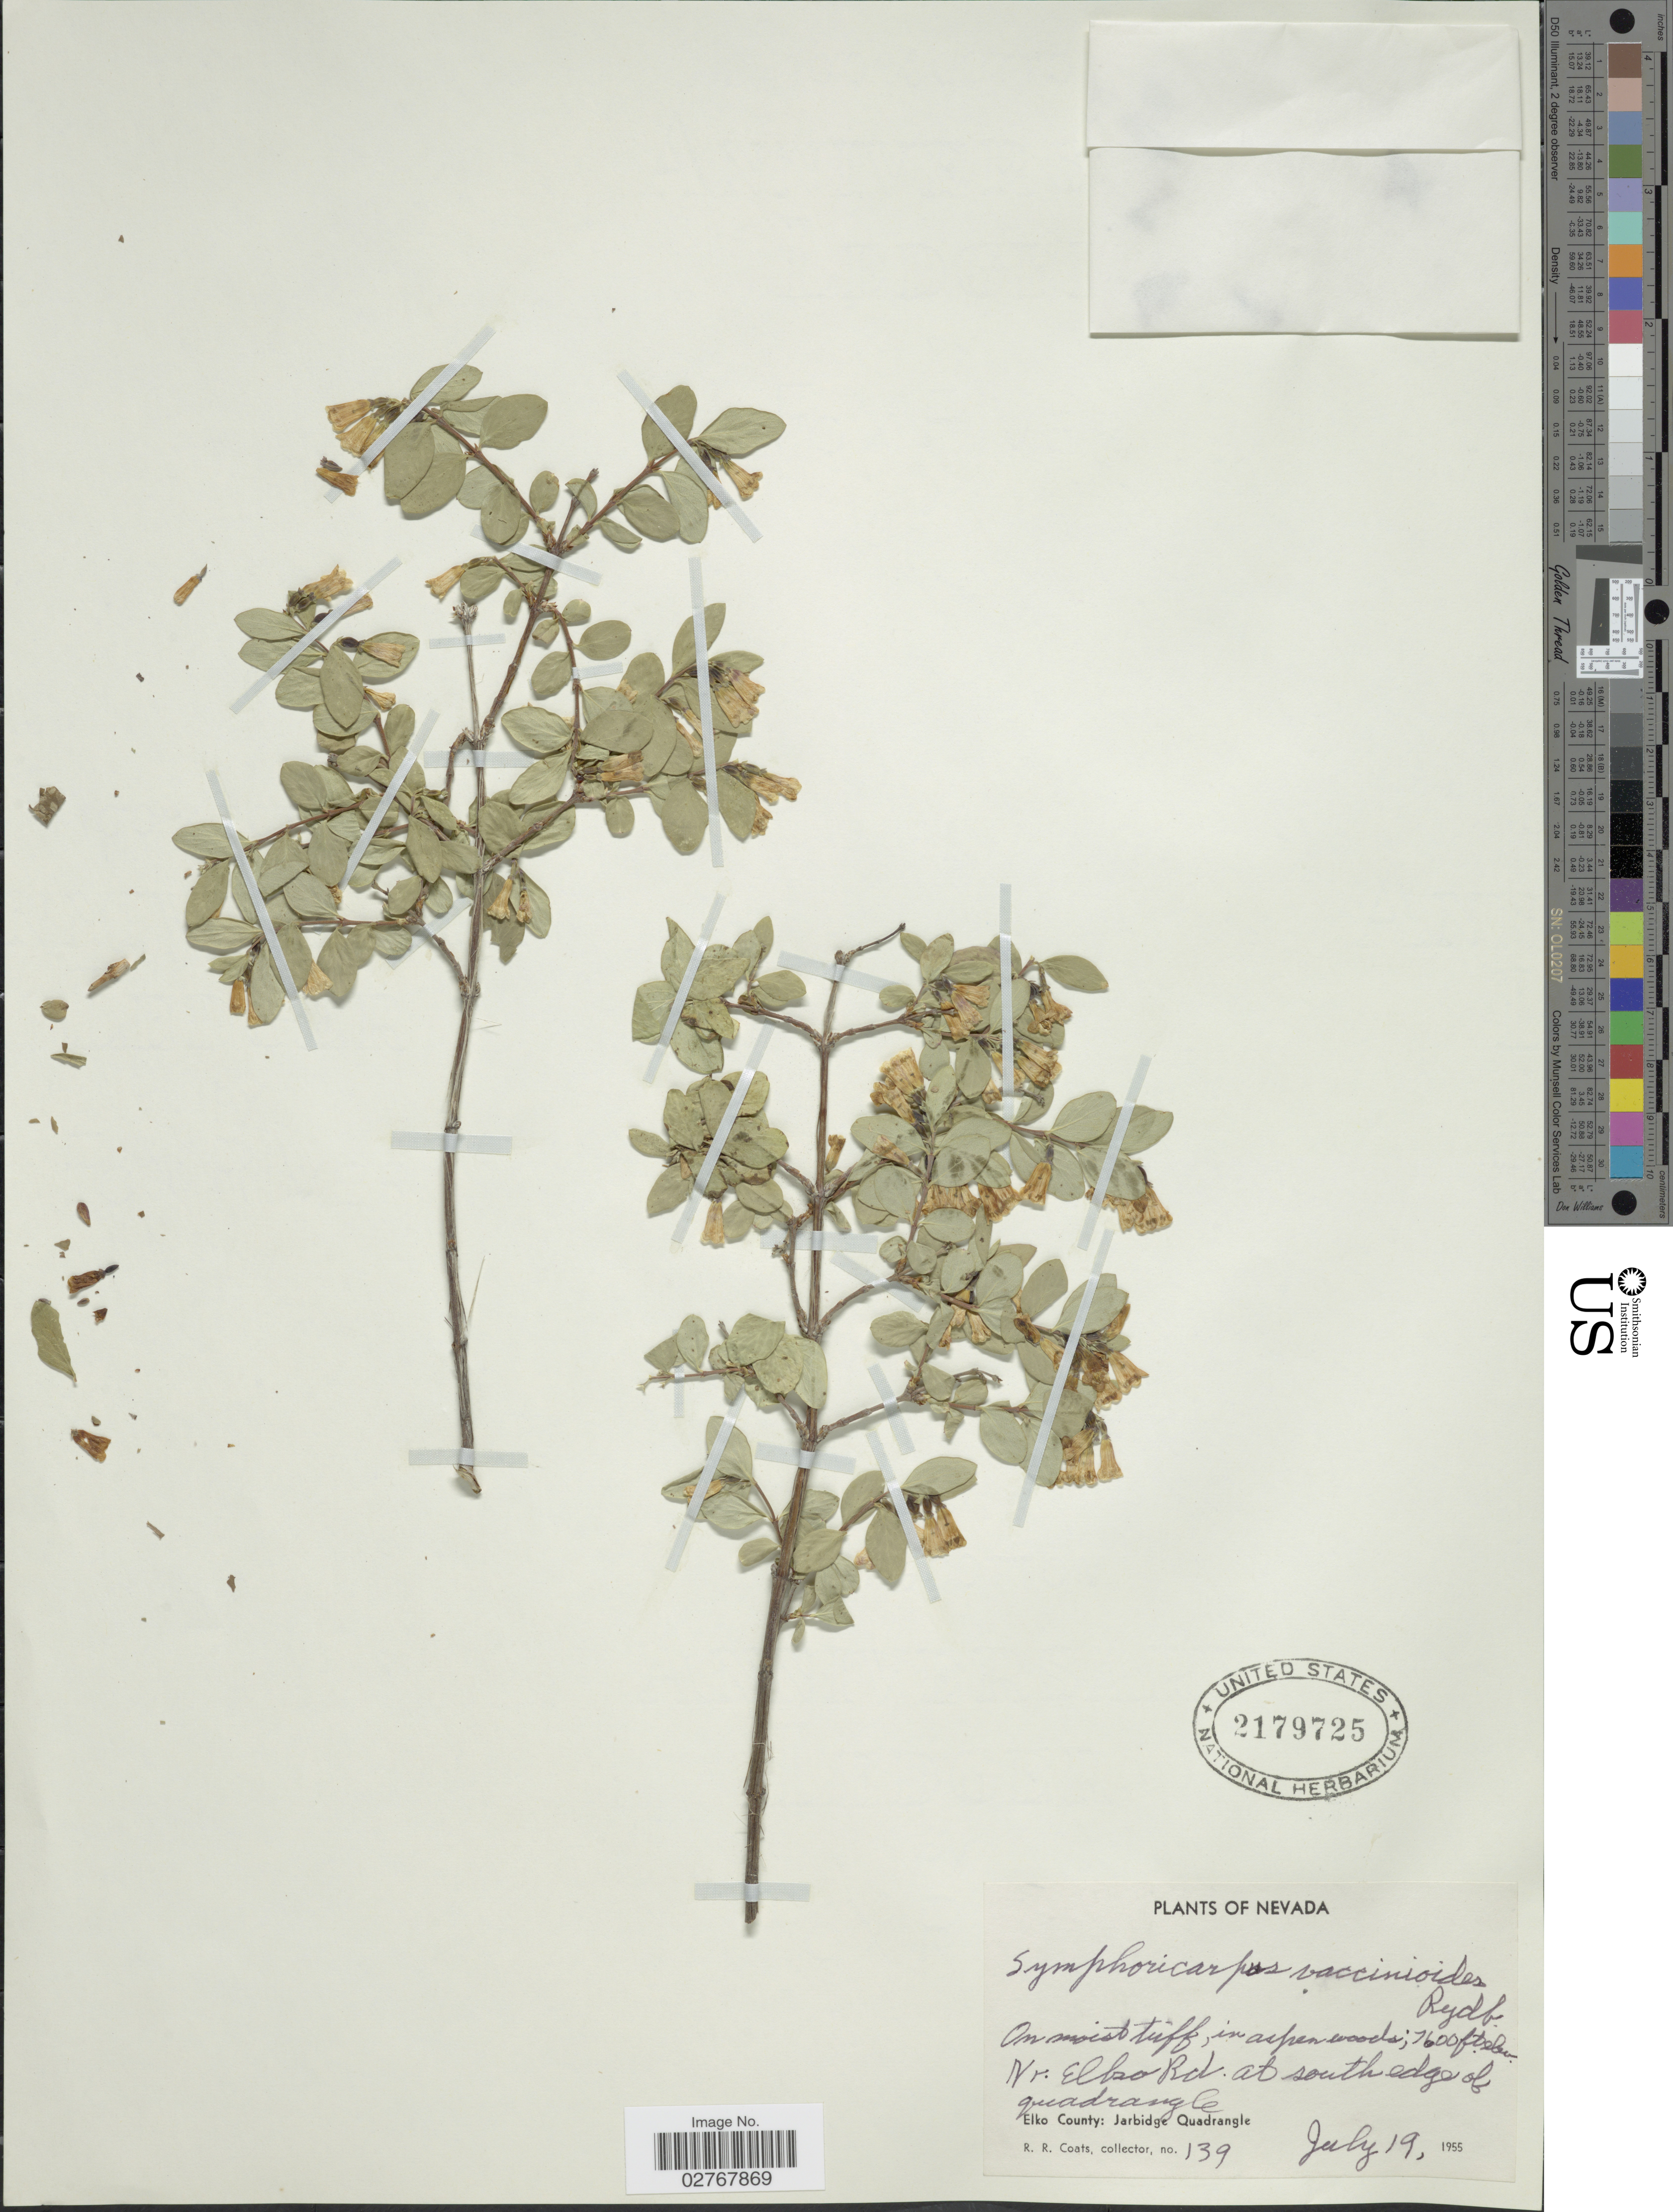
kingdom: Plantae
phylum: Tracheophyta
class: Magnoliopsida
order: Dipsacales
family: Caprifoliaceae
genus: Symphoricarpos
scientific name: Symphoricarpos vaccinioides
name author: Rydb.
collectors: R. Coats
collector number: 139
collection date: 1955-07-19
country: United States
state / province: Nevada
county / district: Elko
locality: Nr. Elko Rd., at south edge of quadrangle. Elko County: Jarbidge Quadrangle.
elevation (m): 2316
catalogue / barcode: US 2179725